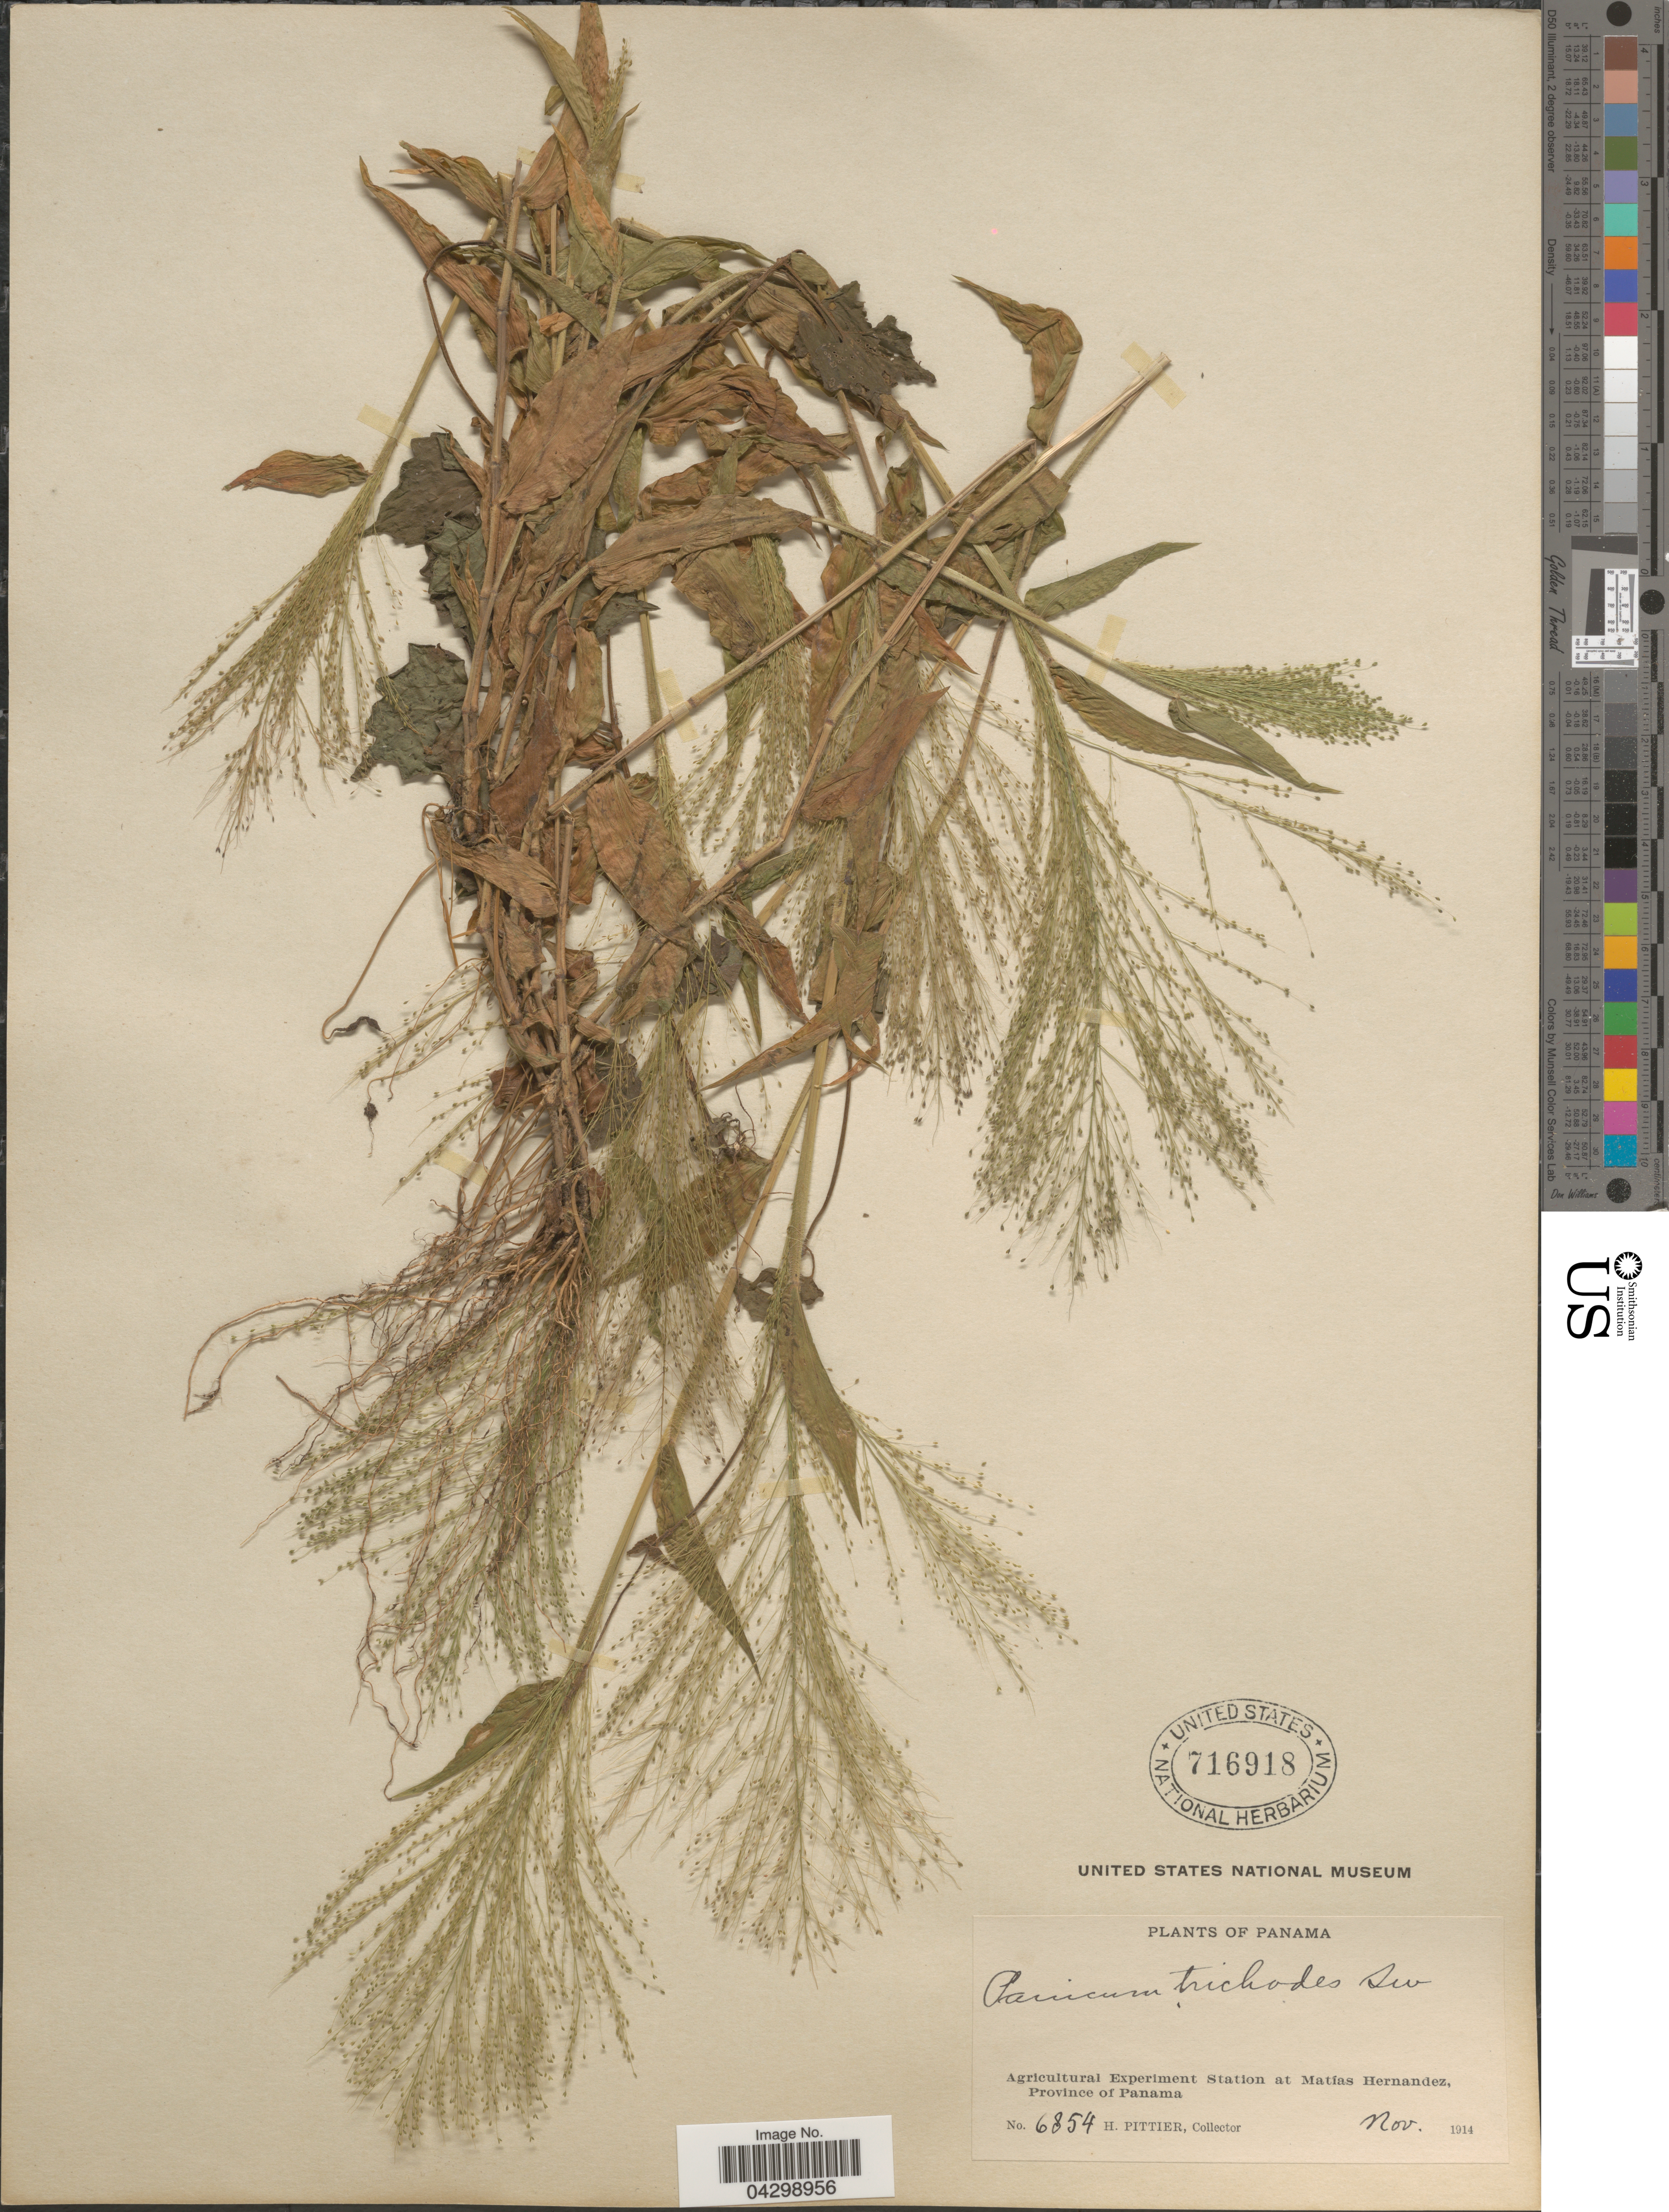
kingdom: Plantae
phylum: Tracheophyta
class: Liliopsida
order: Poales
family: Poaceae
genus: Panicum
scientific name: Panicum trichoides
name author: Sw.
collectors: H. F. Pittier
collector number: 6854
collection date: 1914-11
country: Panama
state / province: Panamá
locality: Agricultural Experiment Station at Matías Hernandez.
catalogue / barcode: US 716918